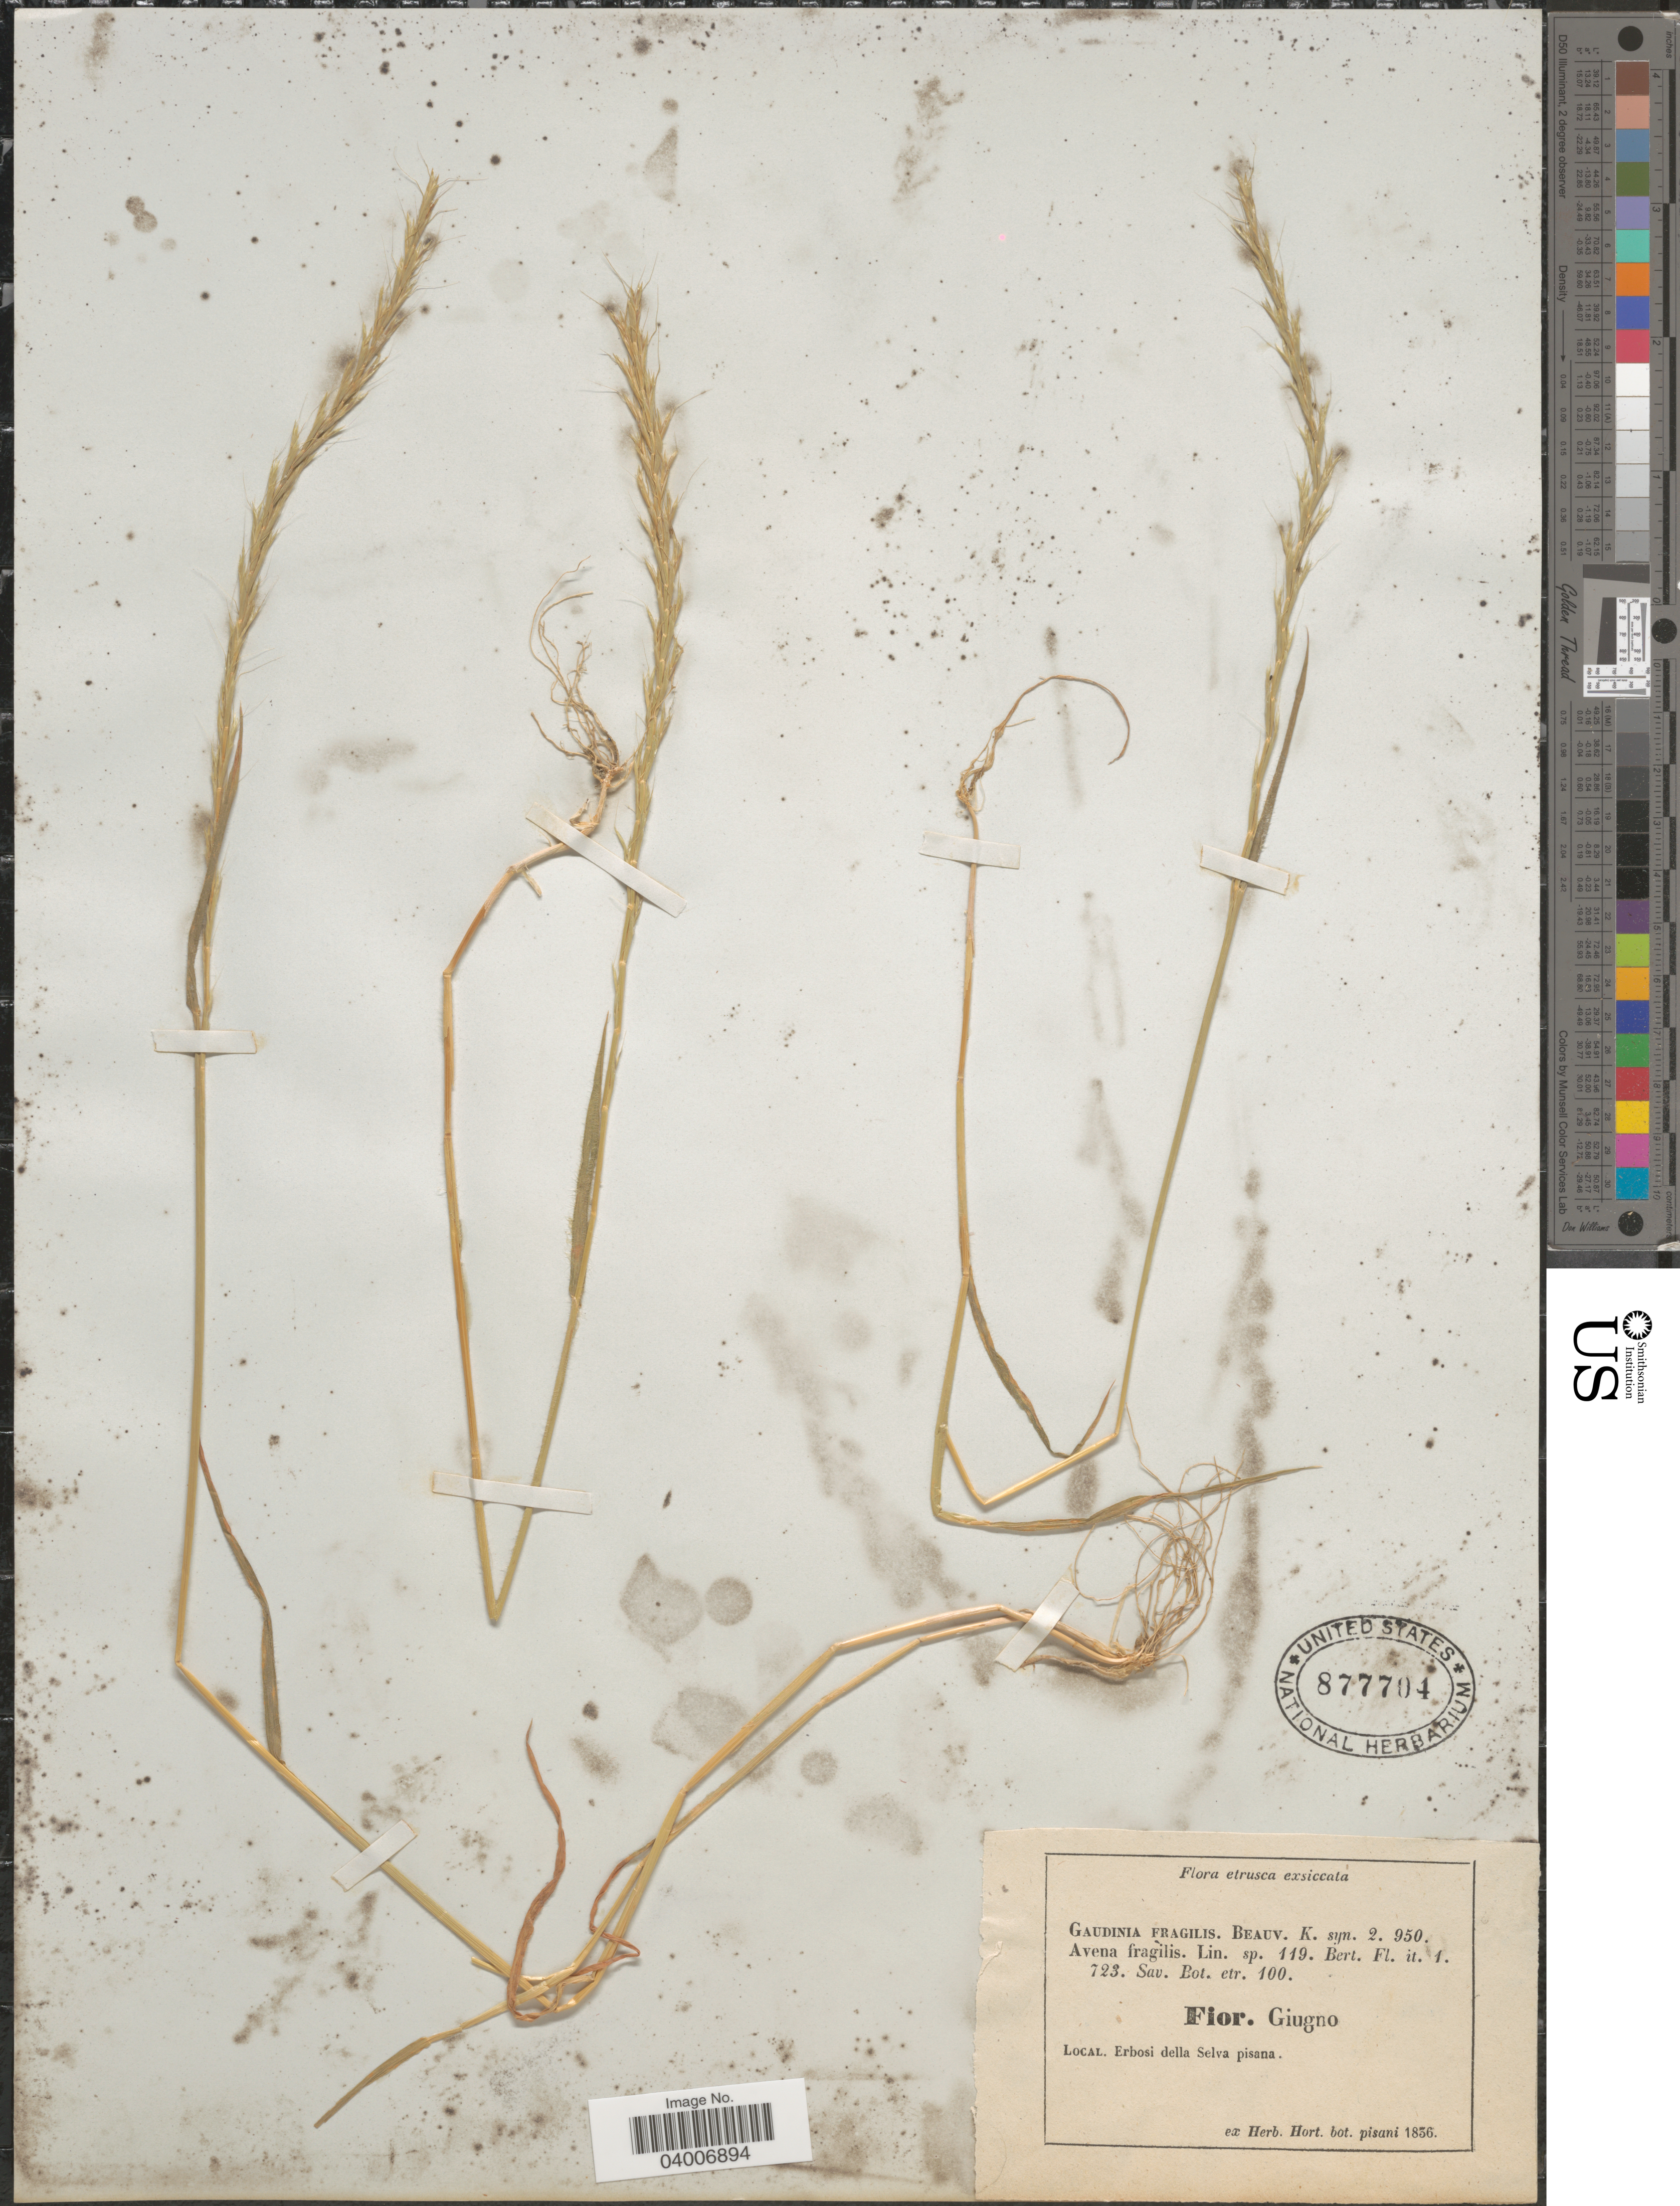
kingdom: Plantae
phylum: Tracheophyta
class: Liliopsida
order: Poales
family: Poaceae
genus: Gaudinia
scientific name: Gaudinia fragilis var. fragilis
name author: (L.) P. Beauv.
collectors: ex herb. Hort. Bot. Pisani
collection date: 1836-06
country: Italy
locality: Etrusca. Erbosi della Selva pisana.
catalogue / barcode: US 877704